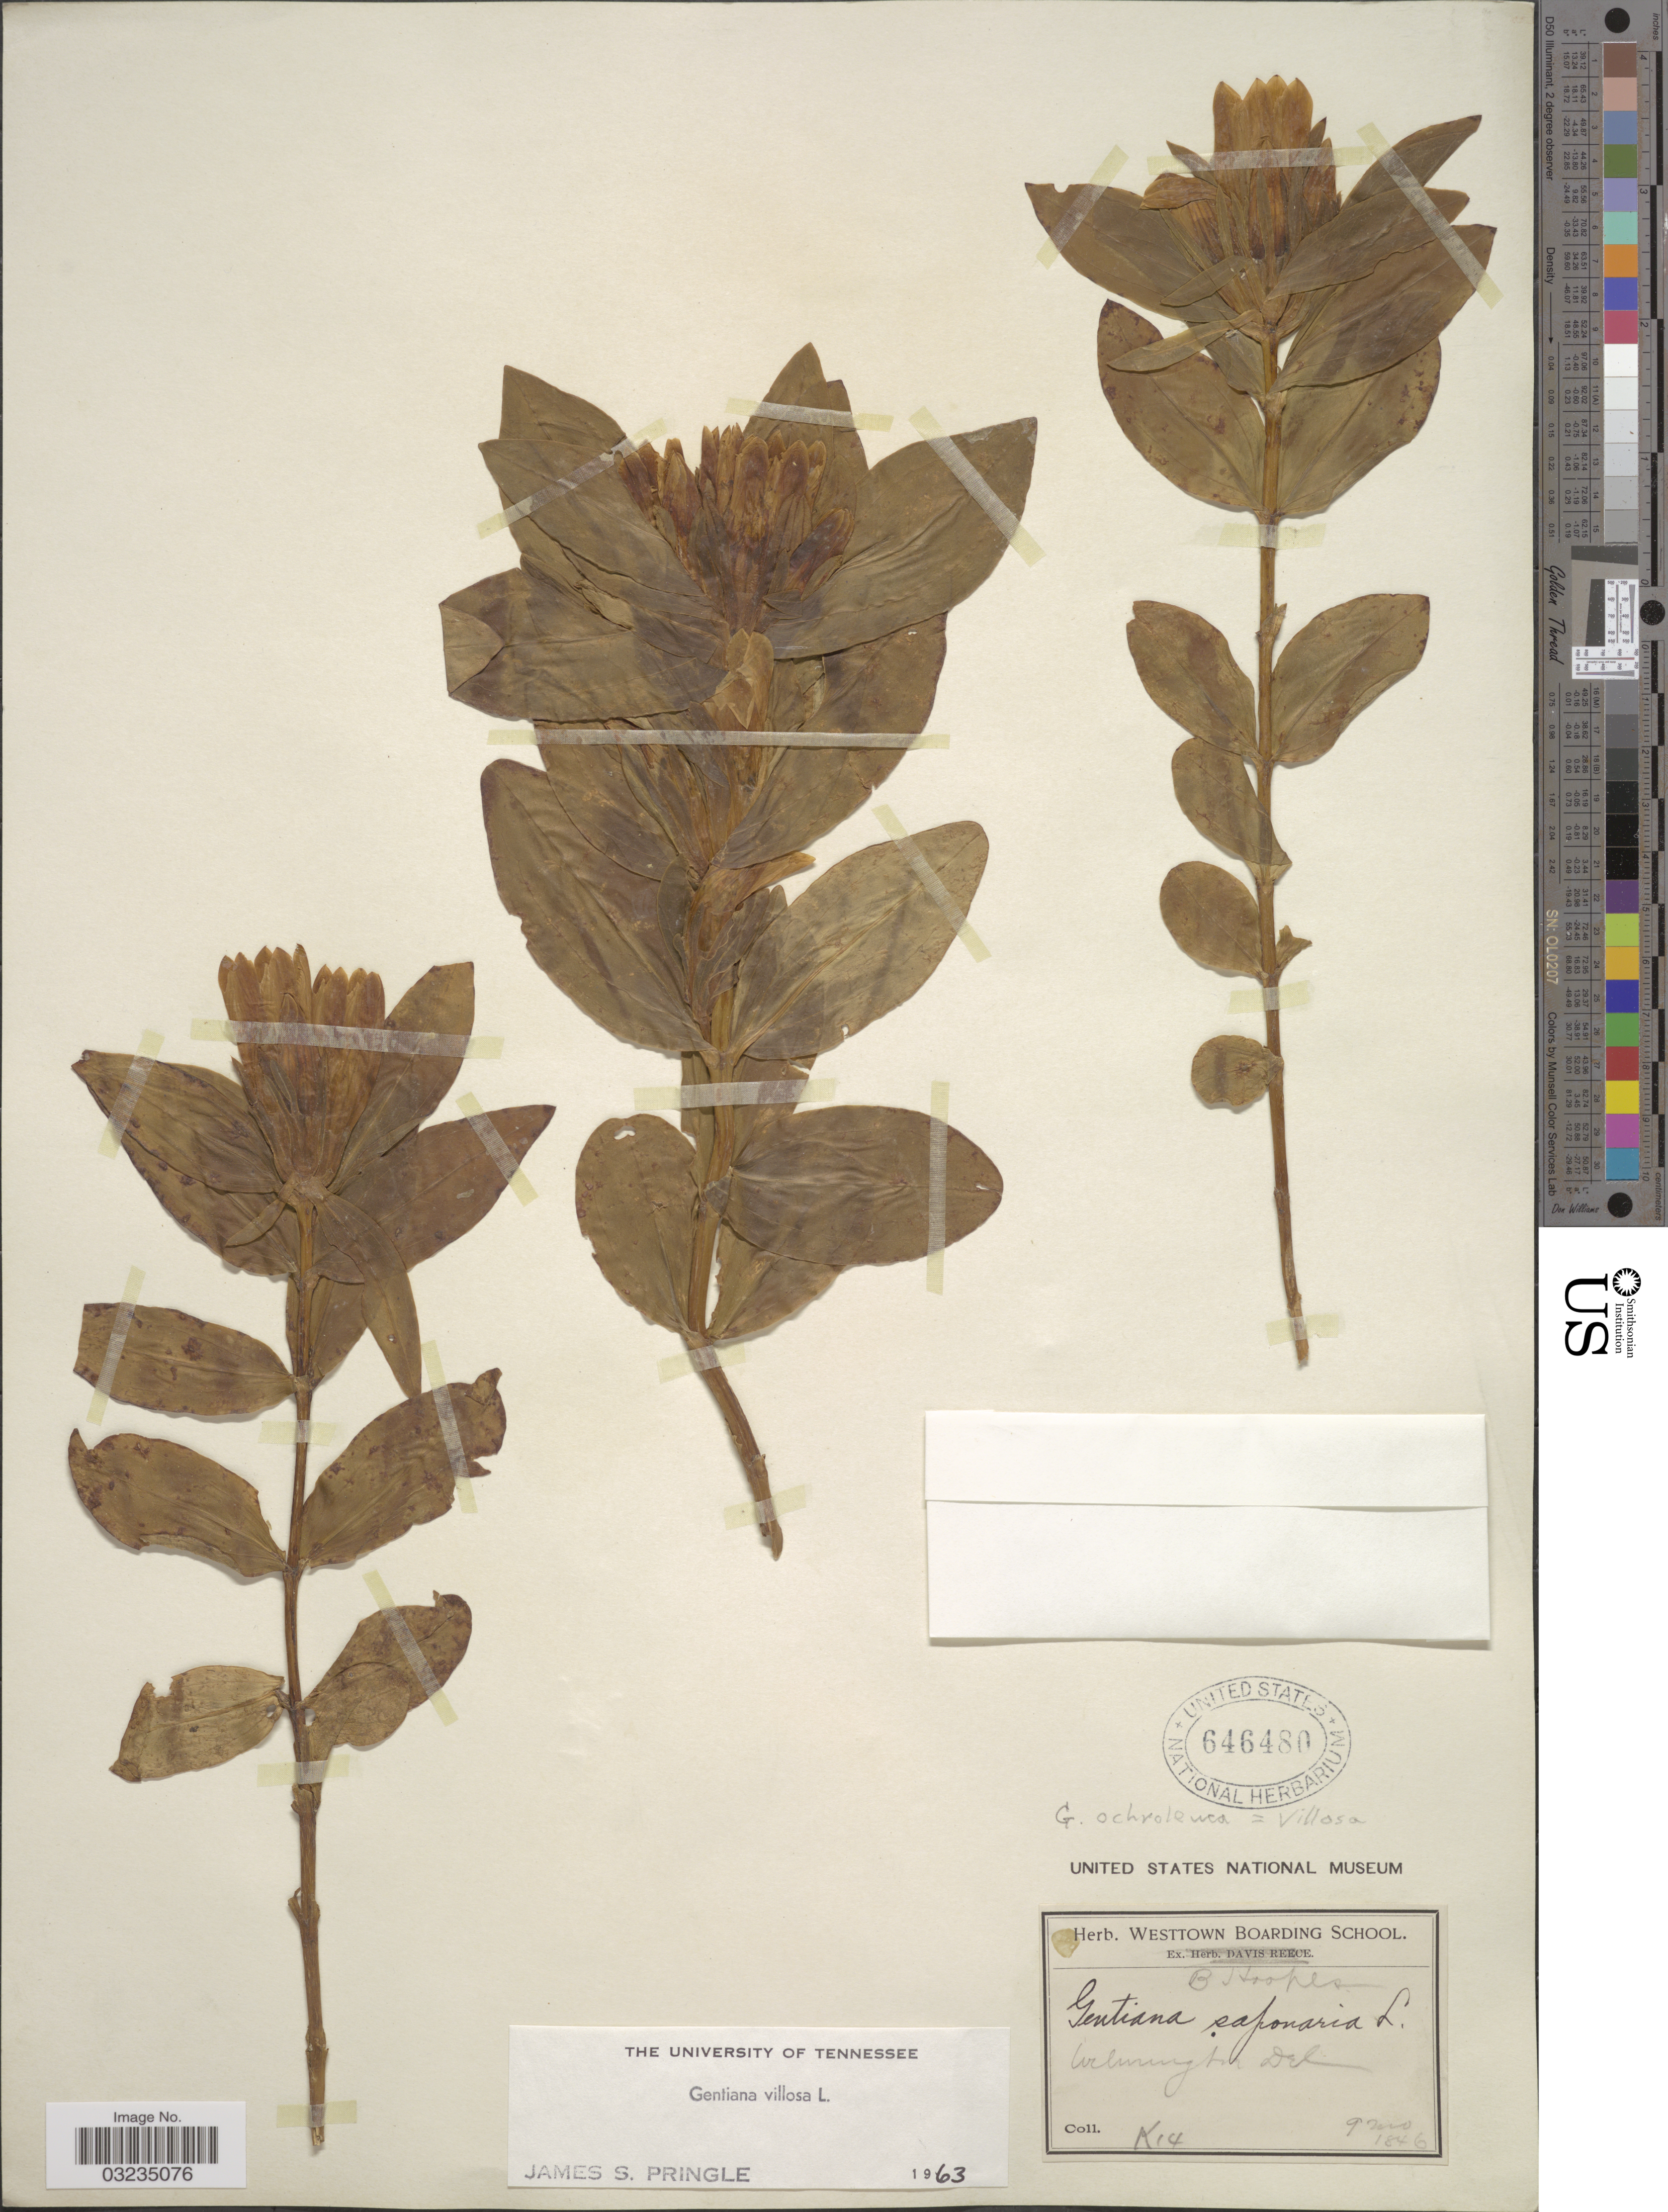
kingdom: Plantae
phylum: Tracheophyta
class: Magnoliopsida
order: Gentianales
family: Gentianaceae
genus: Gentiana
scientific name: Gentiana villosa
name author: L.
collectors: B. Hoopes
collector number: K14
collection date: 1846-09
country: United States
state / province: Delaware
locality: Welmington Del.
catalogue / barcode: US 646480